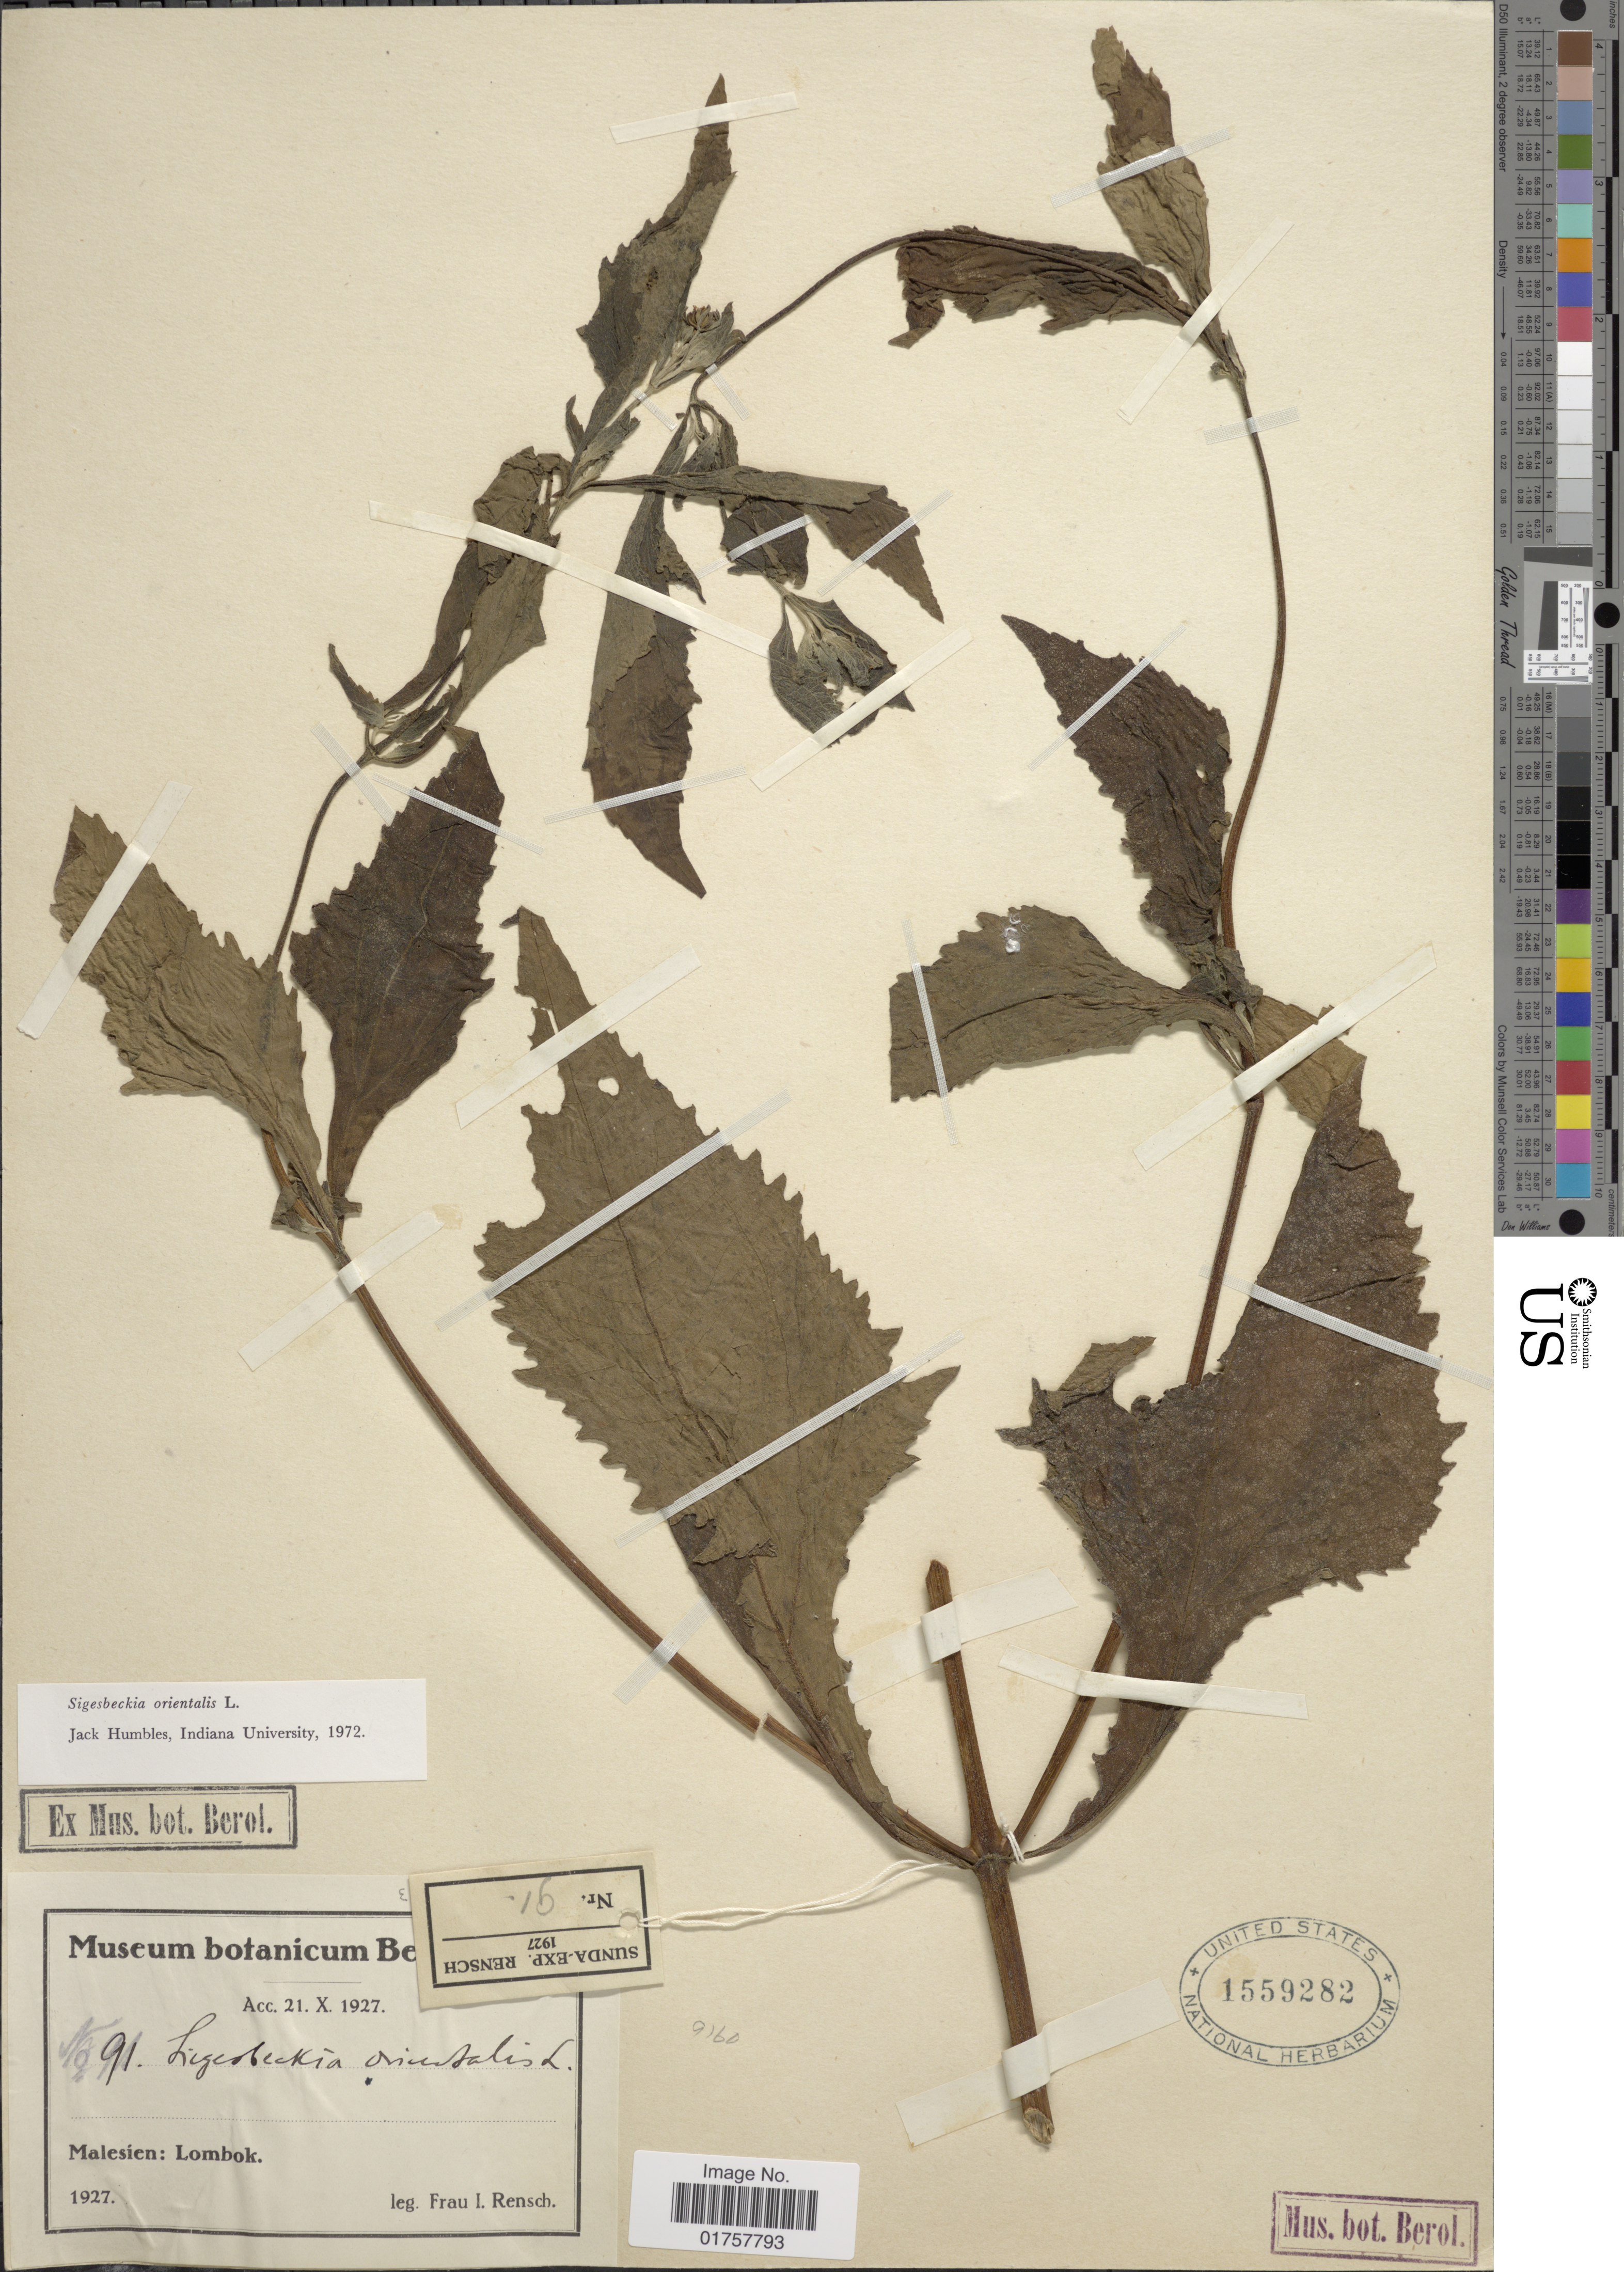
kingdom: Plantae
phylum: Tracheophyta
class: Magnoliopsida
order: Asterales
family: Asteraceae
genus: Sigesbeckia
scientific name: Sigesbeckia orientalis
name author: L.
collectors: F. Rensch.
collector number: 91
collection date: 1927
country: Indonesia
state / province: Nusa Tenggara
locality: Malesien: Lombok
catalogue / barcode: US 1559282